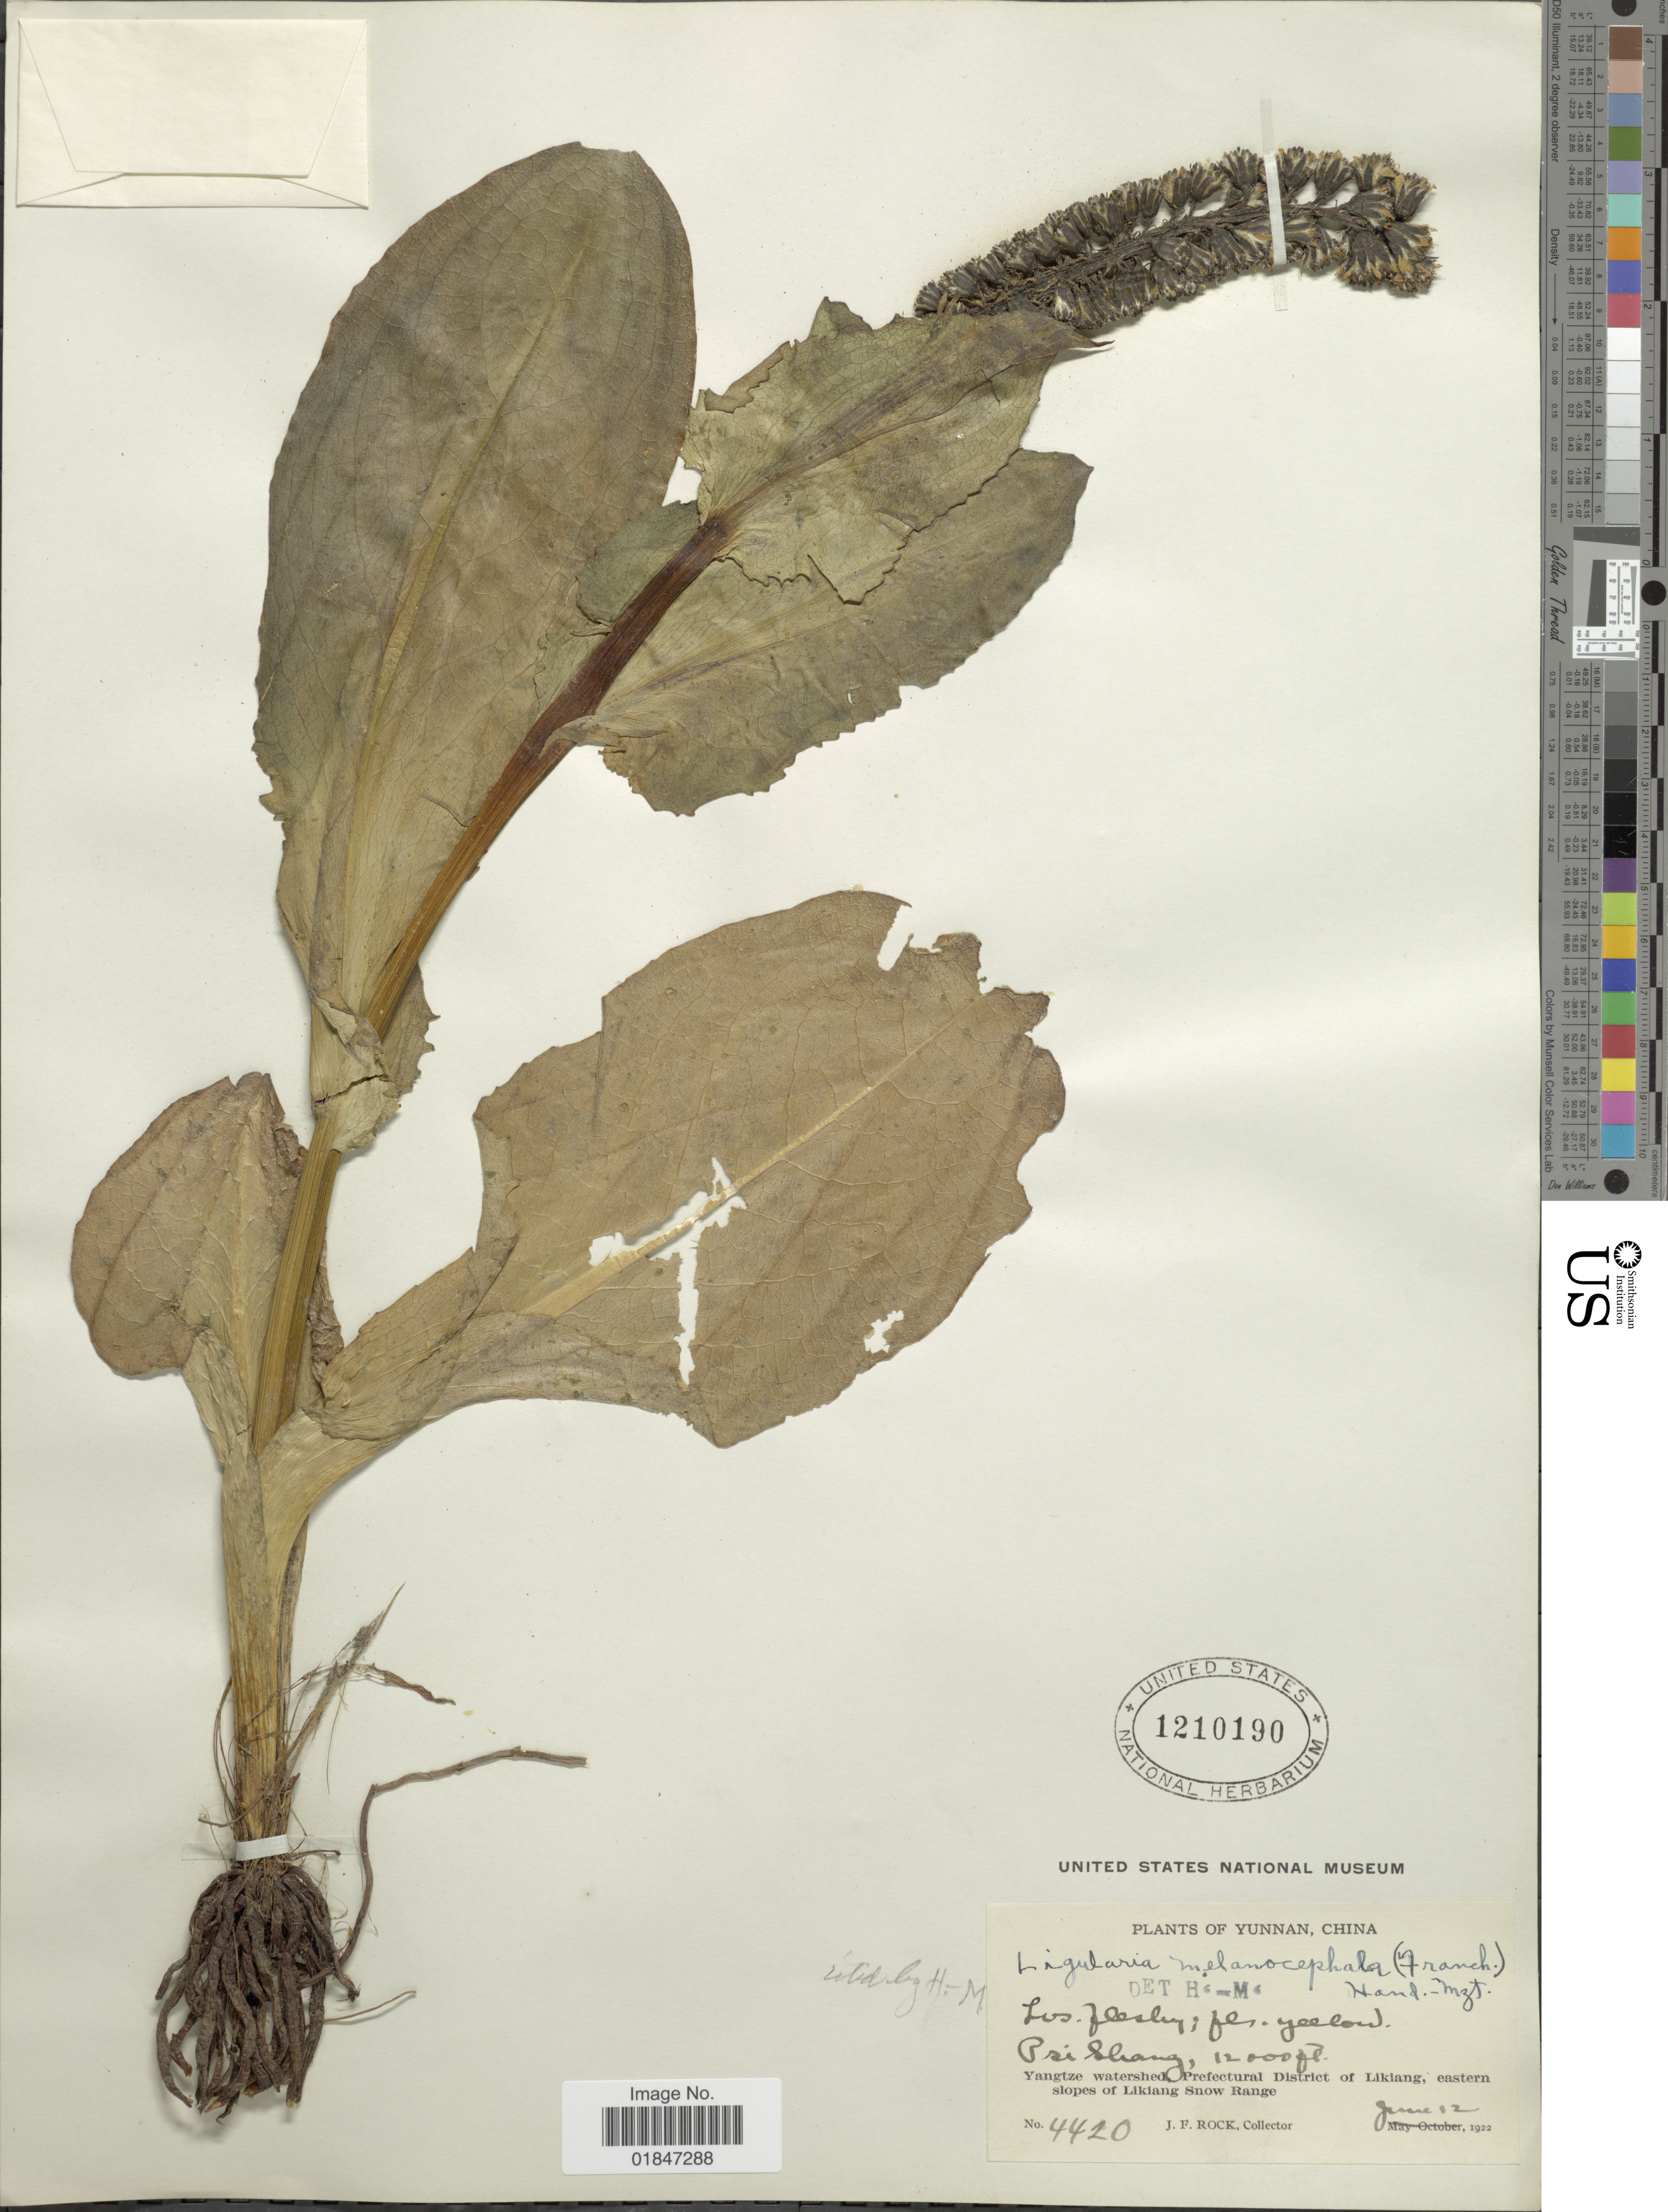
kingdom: Plantae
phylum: Tracheophyta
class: Magnoliopsida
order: Asterales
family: Asteraceae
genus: Ligularia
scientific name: Ligularia melanocephala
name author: (Franch.) Hand.-Mazz.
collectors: J. Rock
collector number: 4420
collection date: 1922-06-12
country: China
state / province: Yunnan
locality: Yunnan, China. Psi Shang. Yangtze watershed, Prefectual District of Likiang, eastern slopes of Likiang Snow Range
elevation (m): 3658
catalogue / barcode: US 1210190